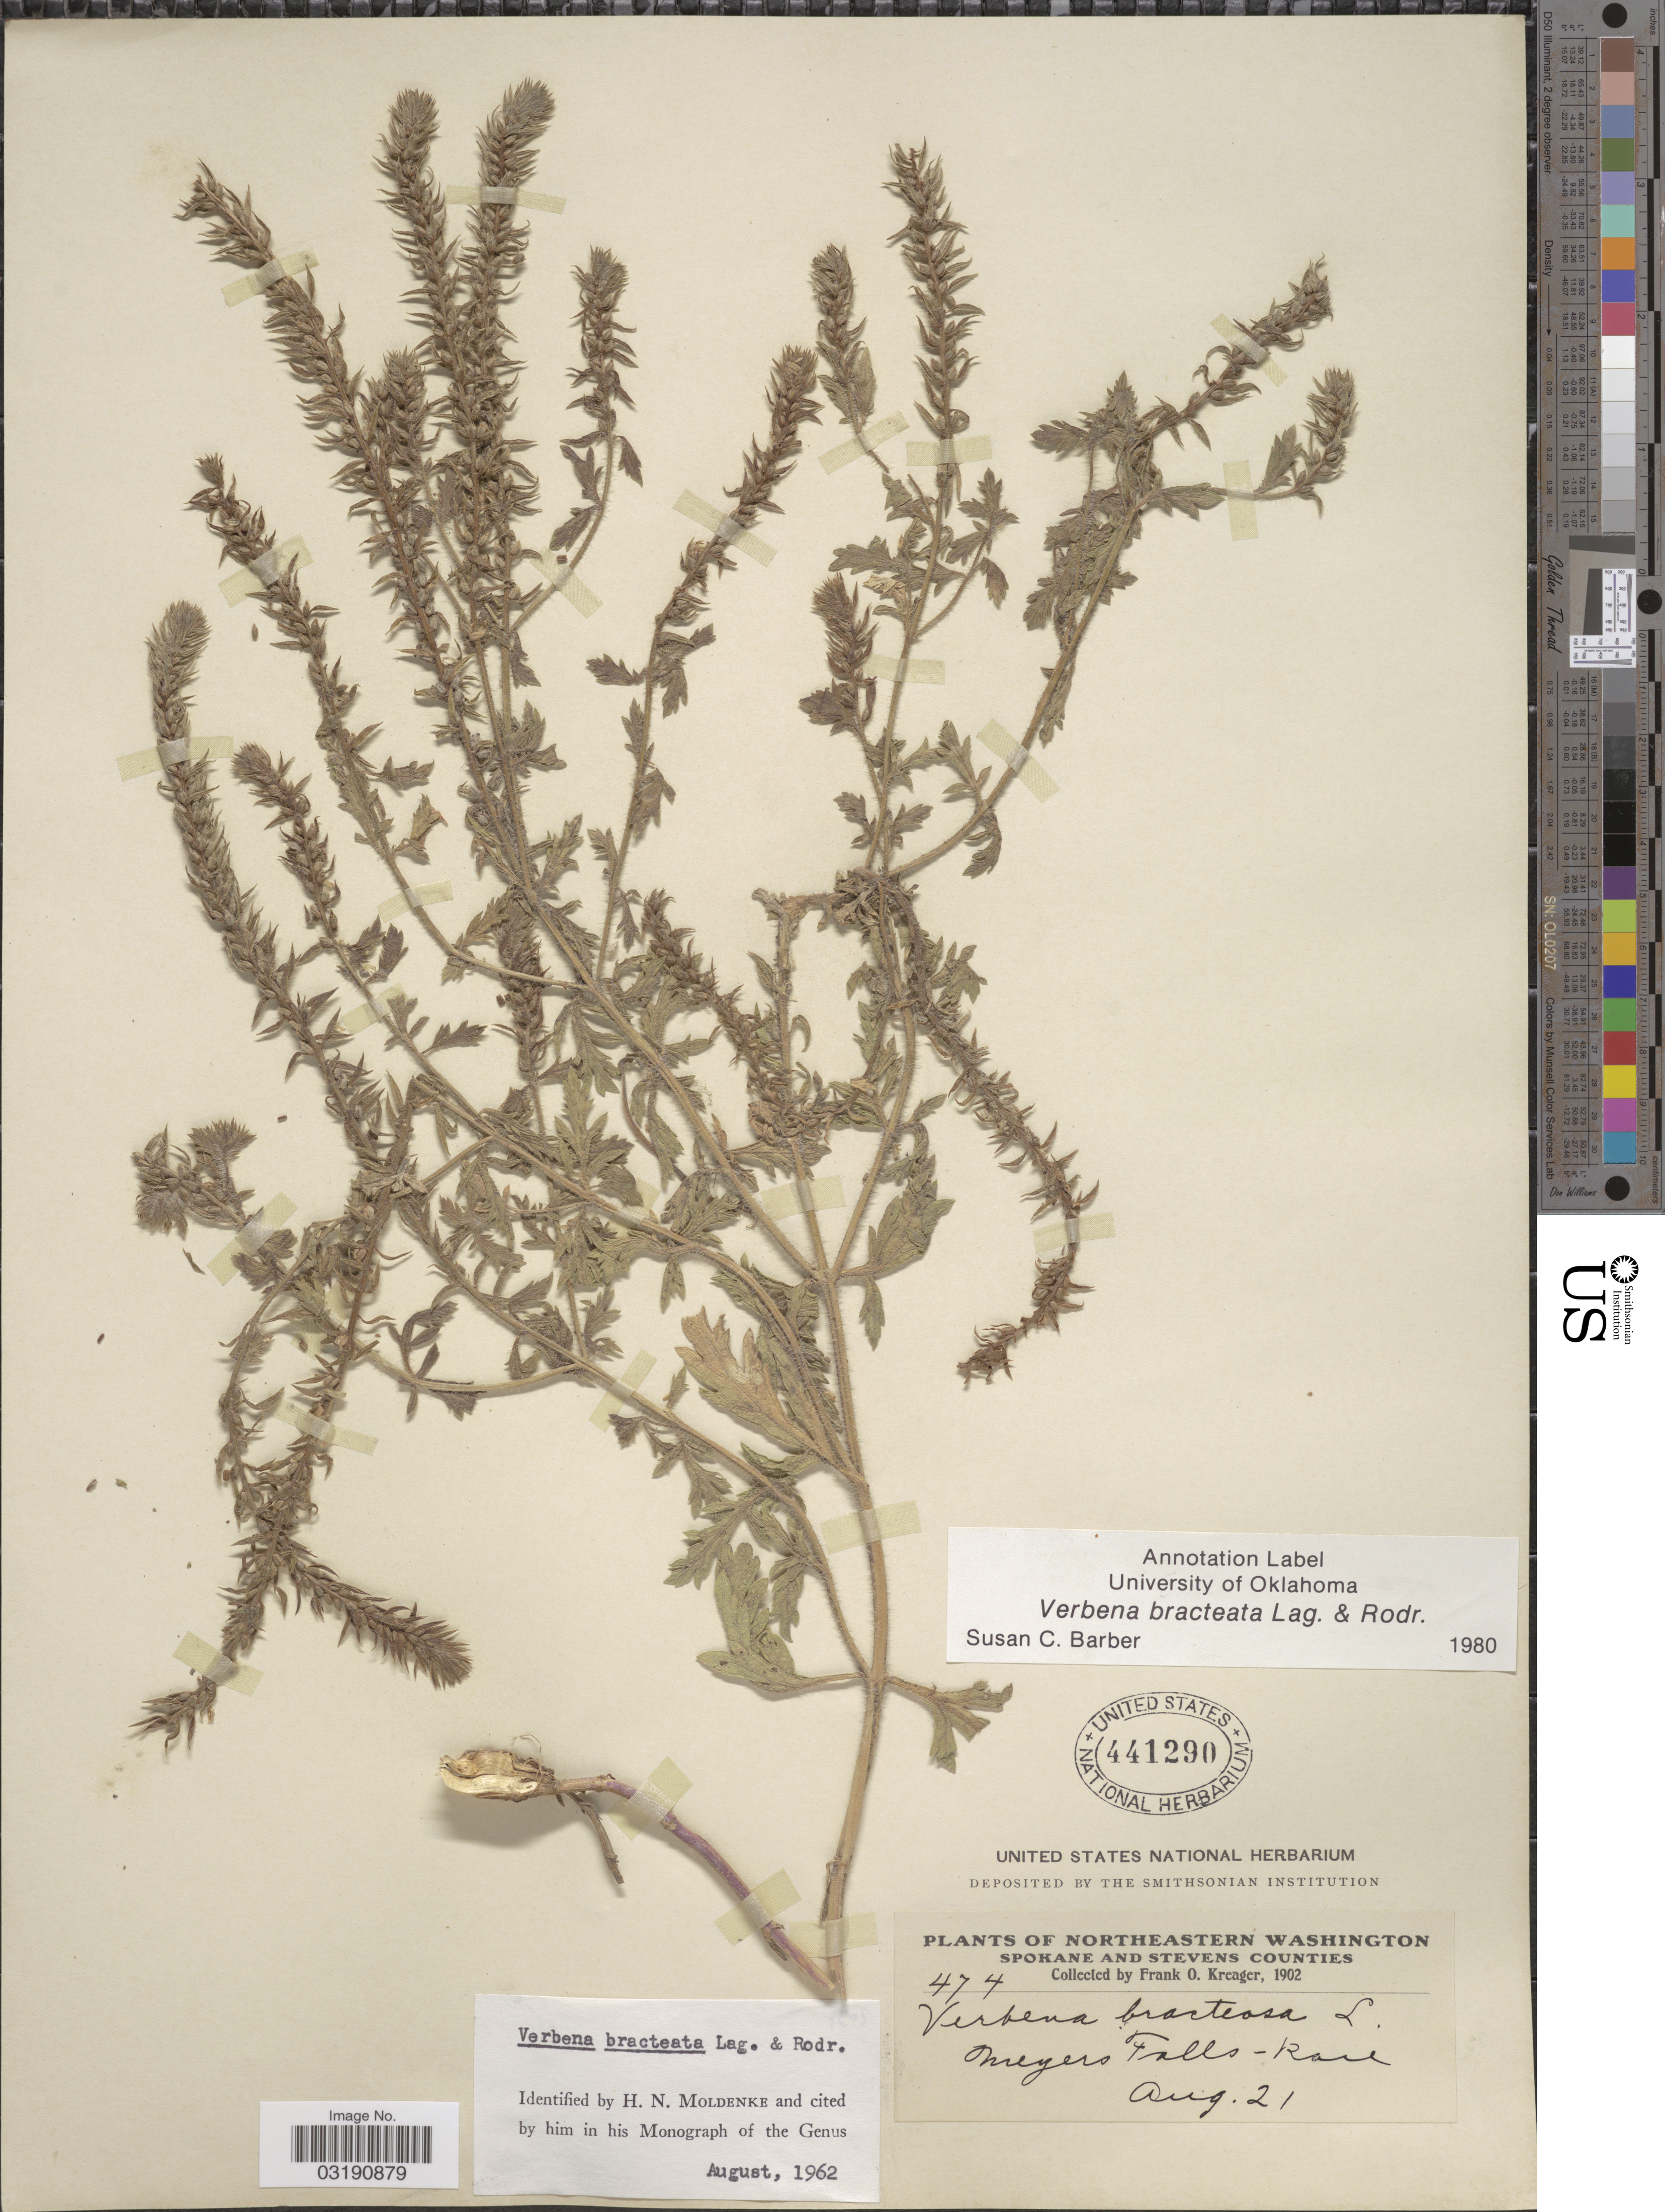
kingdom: Plantae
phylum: Tracheophyta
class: Magnoliopsida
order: Lamiales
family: Verbenaceae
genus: Verbena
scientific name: Verbena bracteata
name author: Cav. ex Lag. & Rodr.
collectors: F. Kreager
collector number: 474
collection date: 1902-08-21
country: United States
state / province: Washington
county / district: Spokane / Stevens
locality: Northeastern Washington. Spokane and Stevens Counties. Meyers Falls.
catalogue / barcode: US 441290